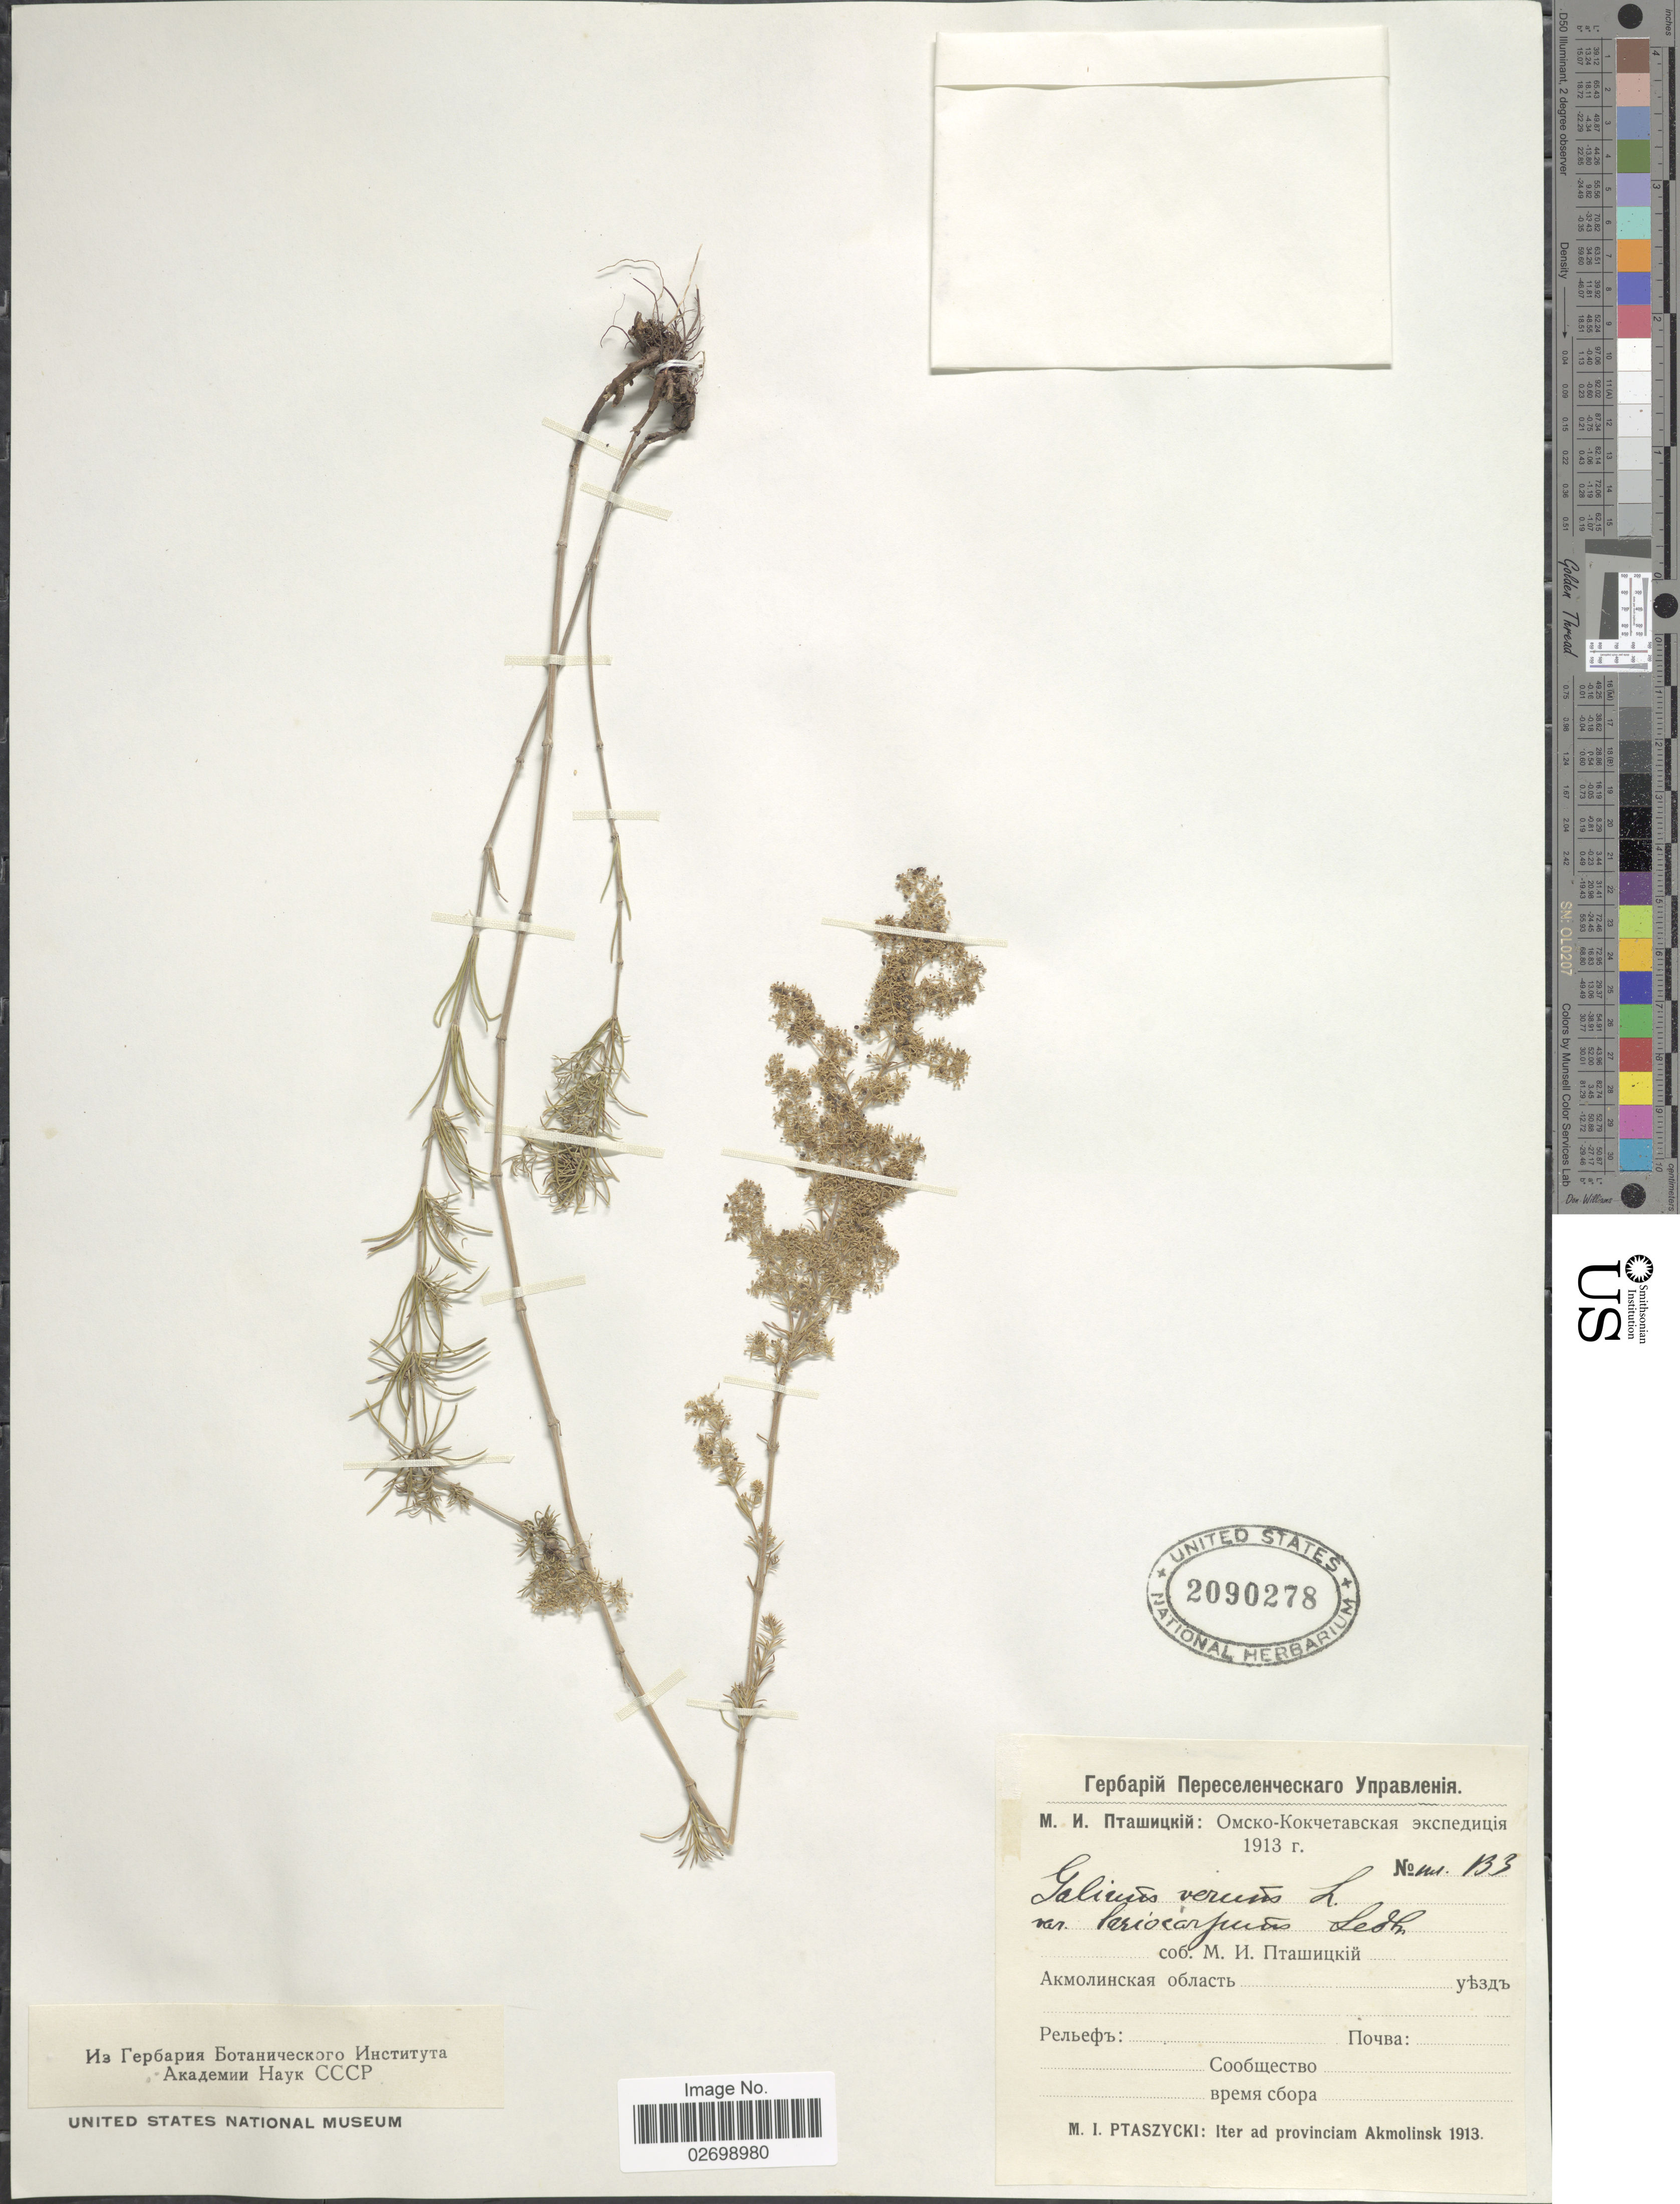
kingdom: Plantae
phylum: Tracheophyta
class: Magnoliopsida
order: Gentianales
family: Rubiaceae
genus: Galium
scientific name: Galium verum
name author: L.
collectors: M. Ptaszycki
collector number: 133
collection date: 1913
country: Kazakhstan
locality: Provinciam Akmolinsk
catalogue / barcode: US 2090278